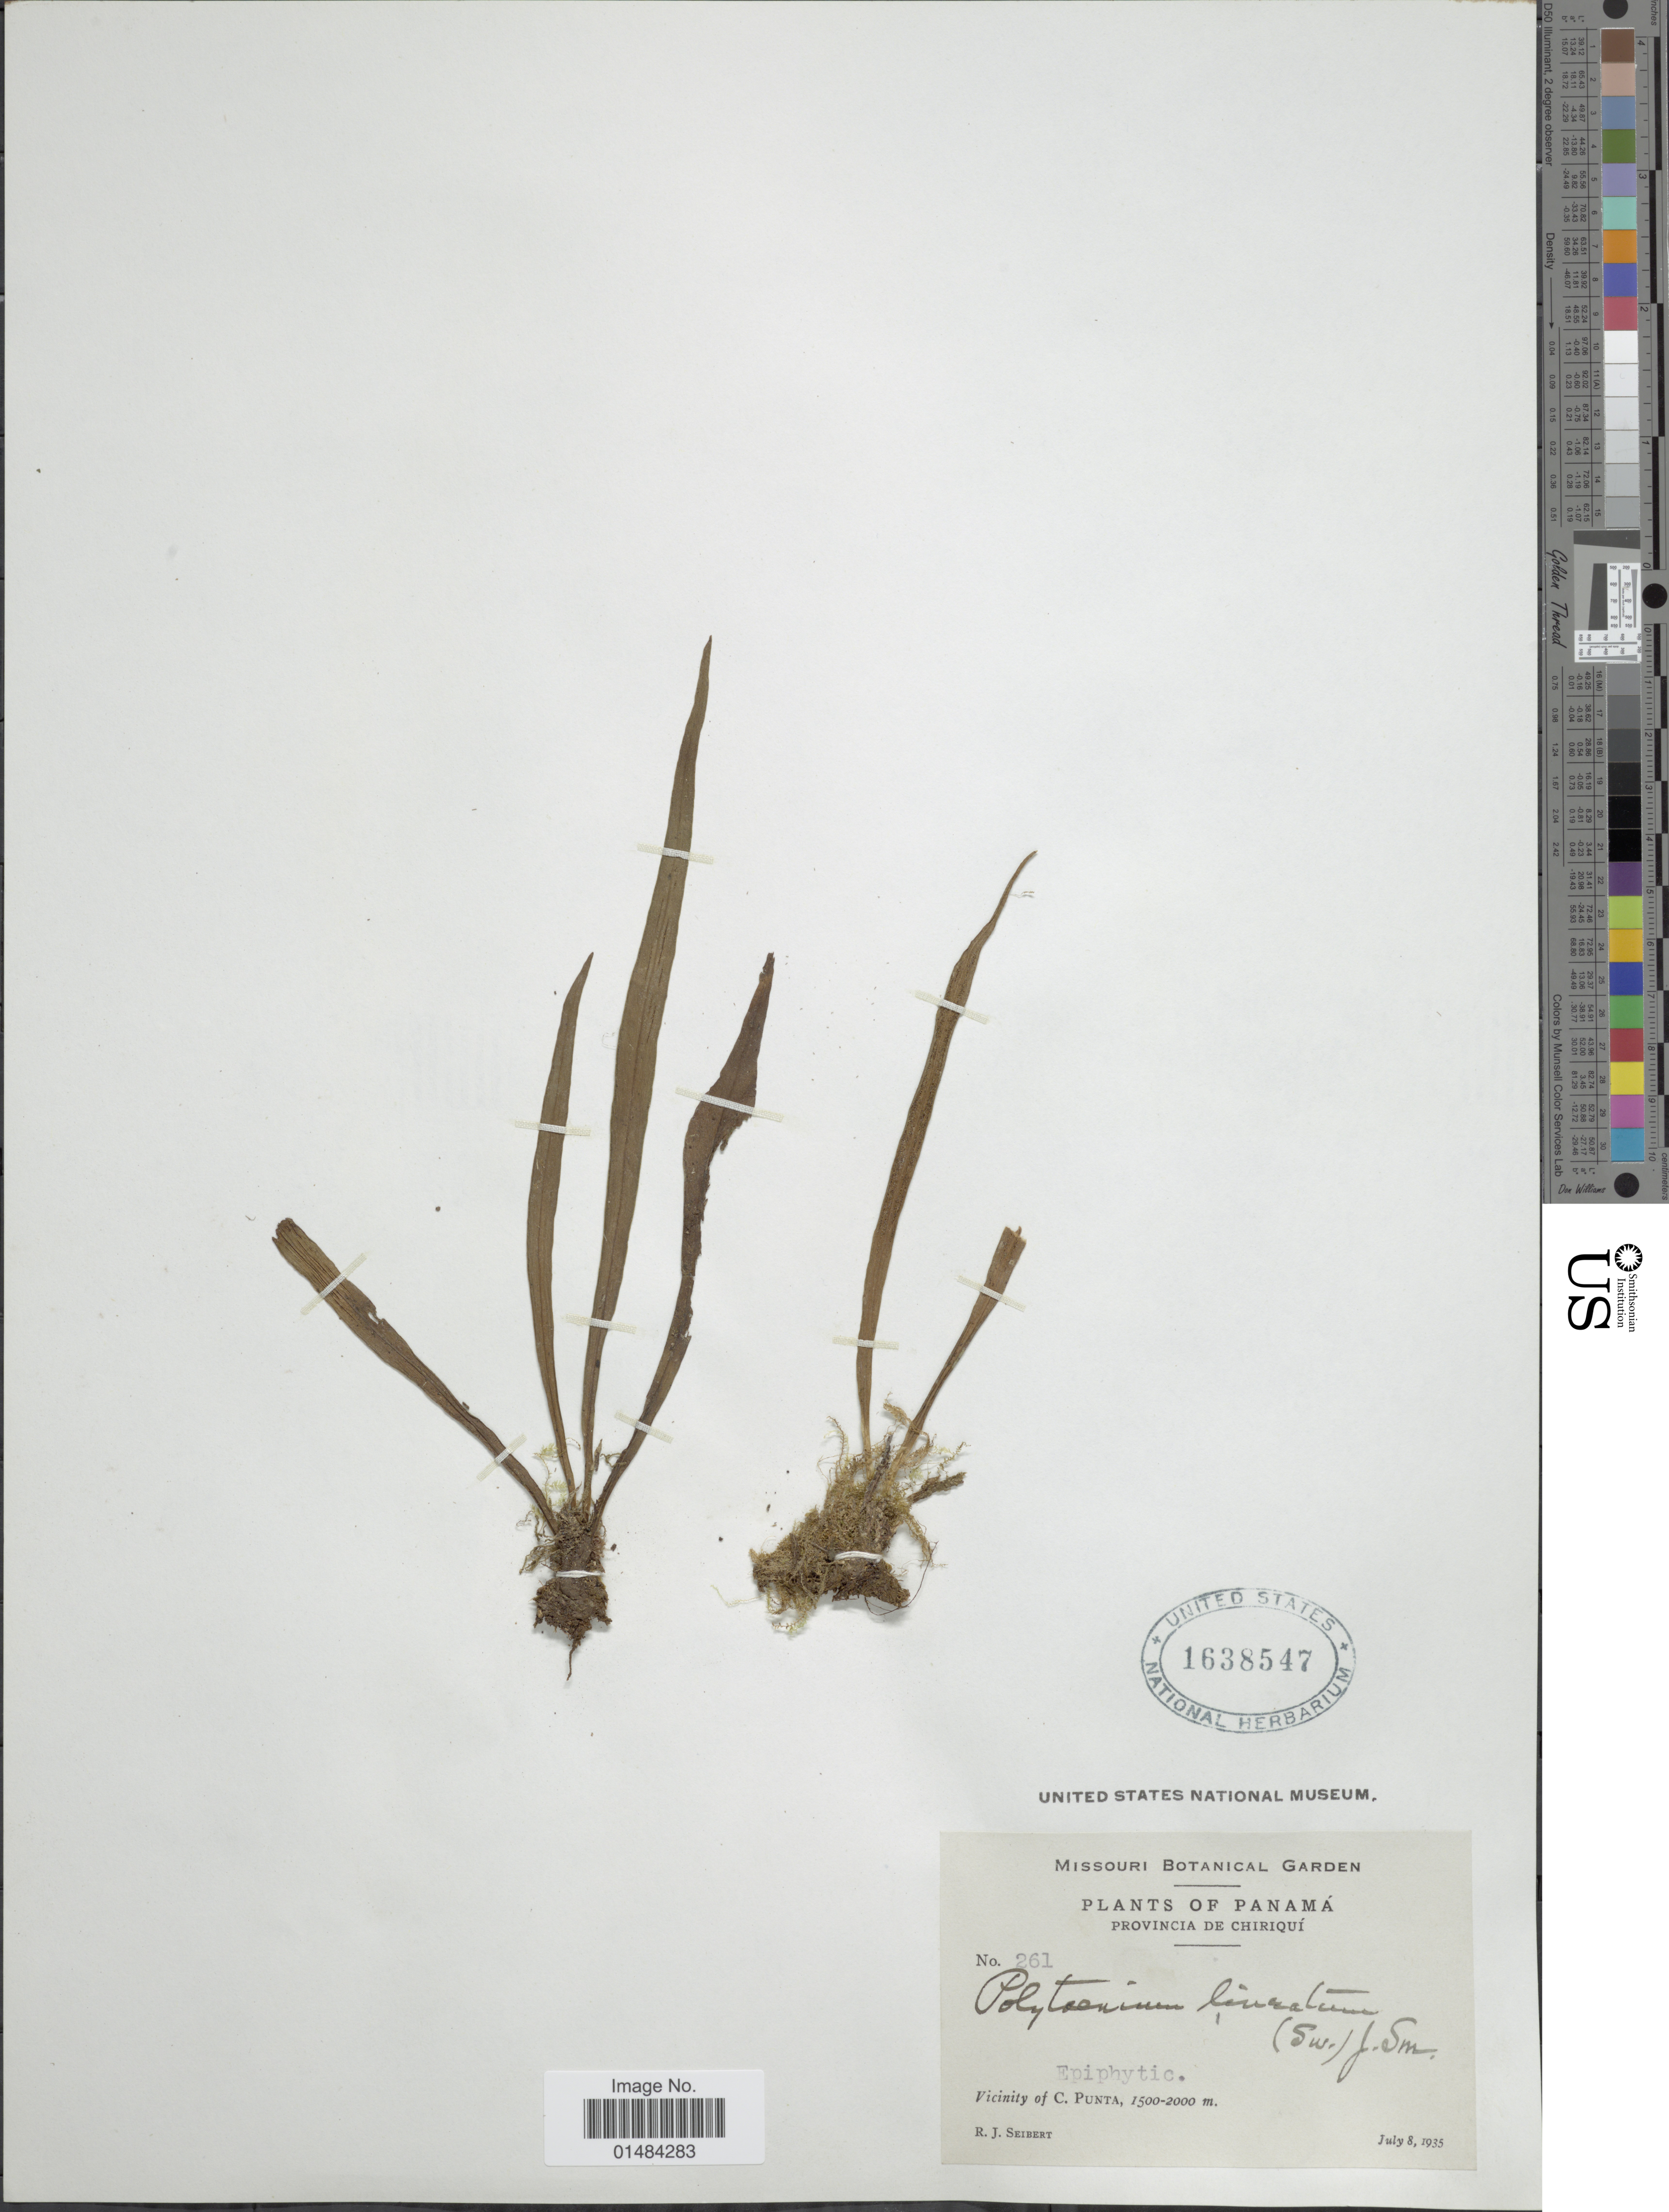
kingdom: Plantae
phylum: Tracheophyta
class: Polypodiopsida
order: Polypodiales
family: Pteridaceae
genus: Polytaenium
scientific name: Polytaenium lineatum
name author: (Sw.) J. Sm.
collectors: R. J. Seibert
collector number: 261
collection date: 1935-07-08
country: Panama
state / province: Chiriqui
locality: Panama, Vicinity of C. Punta.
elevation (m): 1500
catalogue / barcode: US 1638547